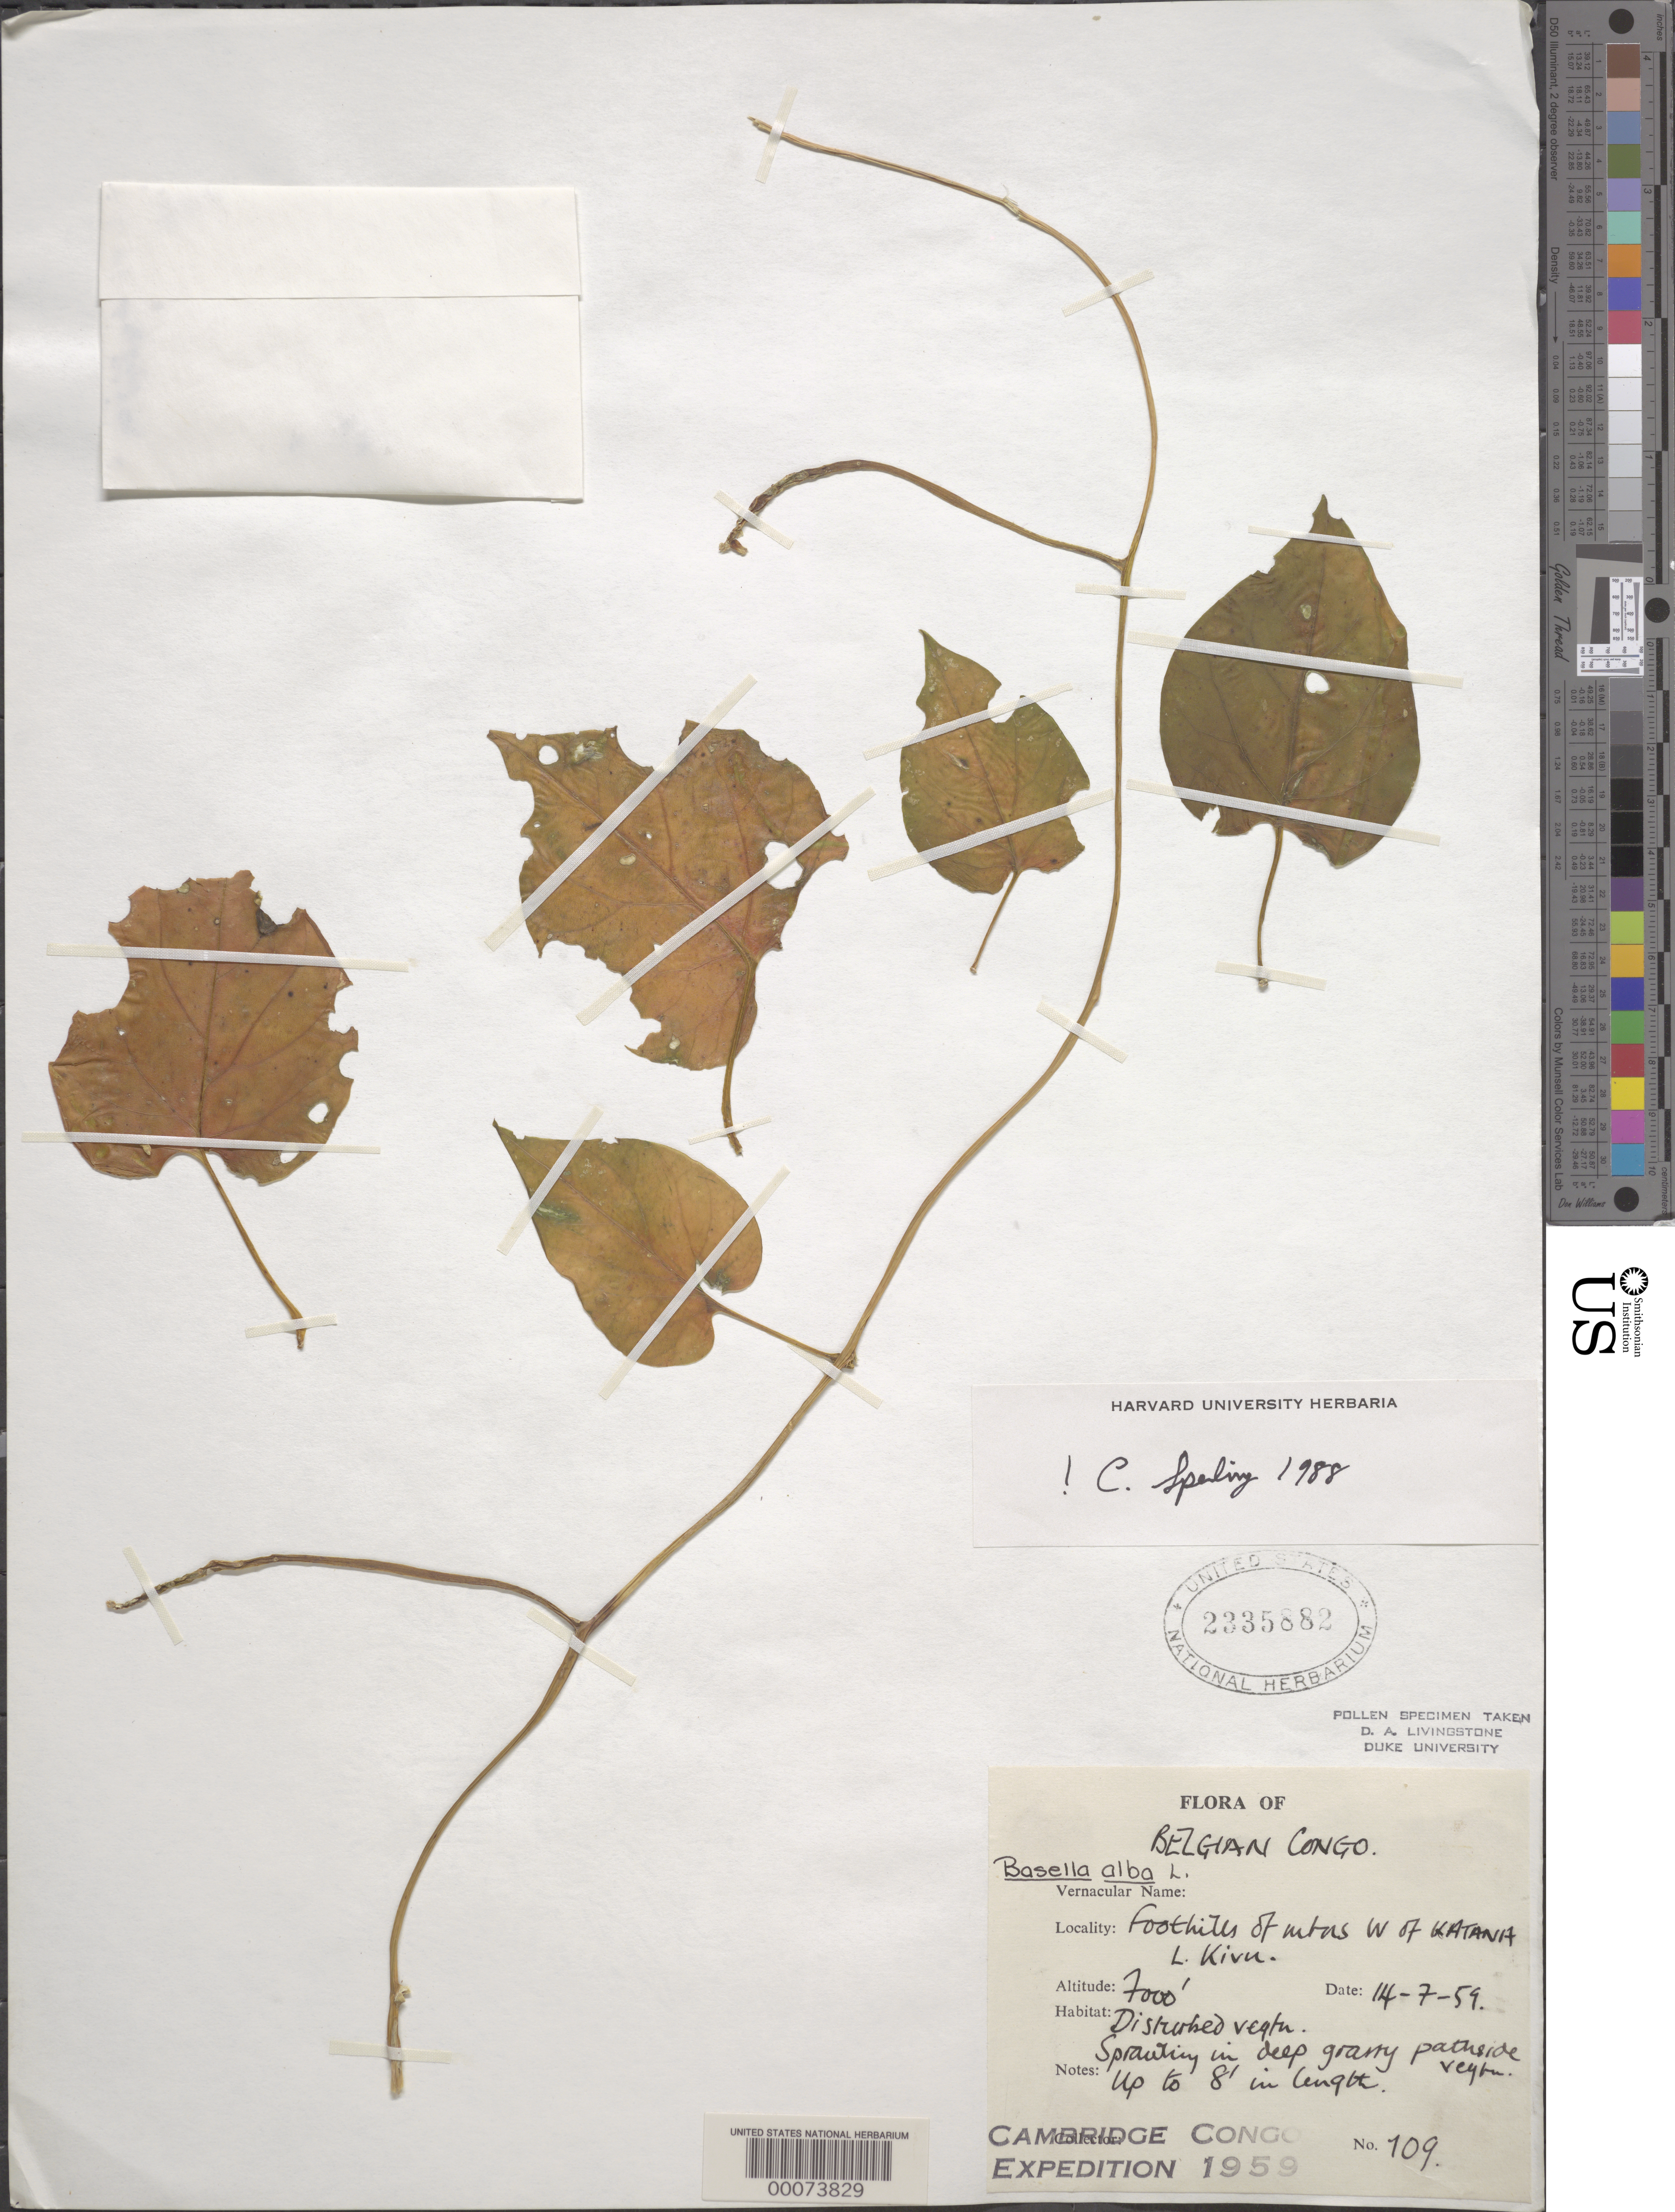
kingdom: Plantae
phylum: Tracheophyta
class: Magnoliopsida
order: Caryophyllales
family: Basellaceae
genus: Basella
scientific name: Basella alba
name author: L.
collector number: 109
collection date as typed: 14 Jul 1959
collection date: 1959-07-14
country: Congo, Democratic Republic of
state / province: Sud-Kivu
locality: Foothills of mtns W of Katanau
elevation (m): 2134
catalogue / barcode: US 2335882